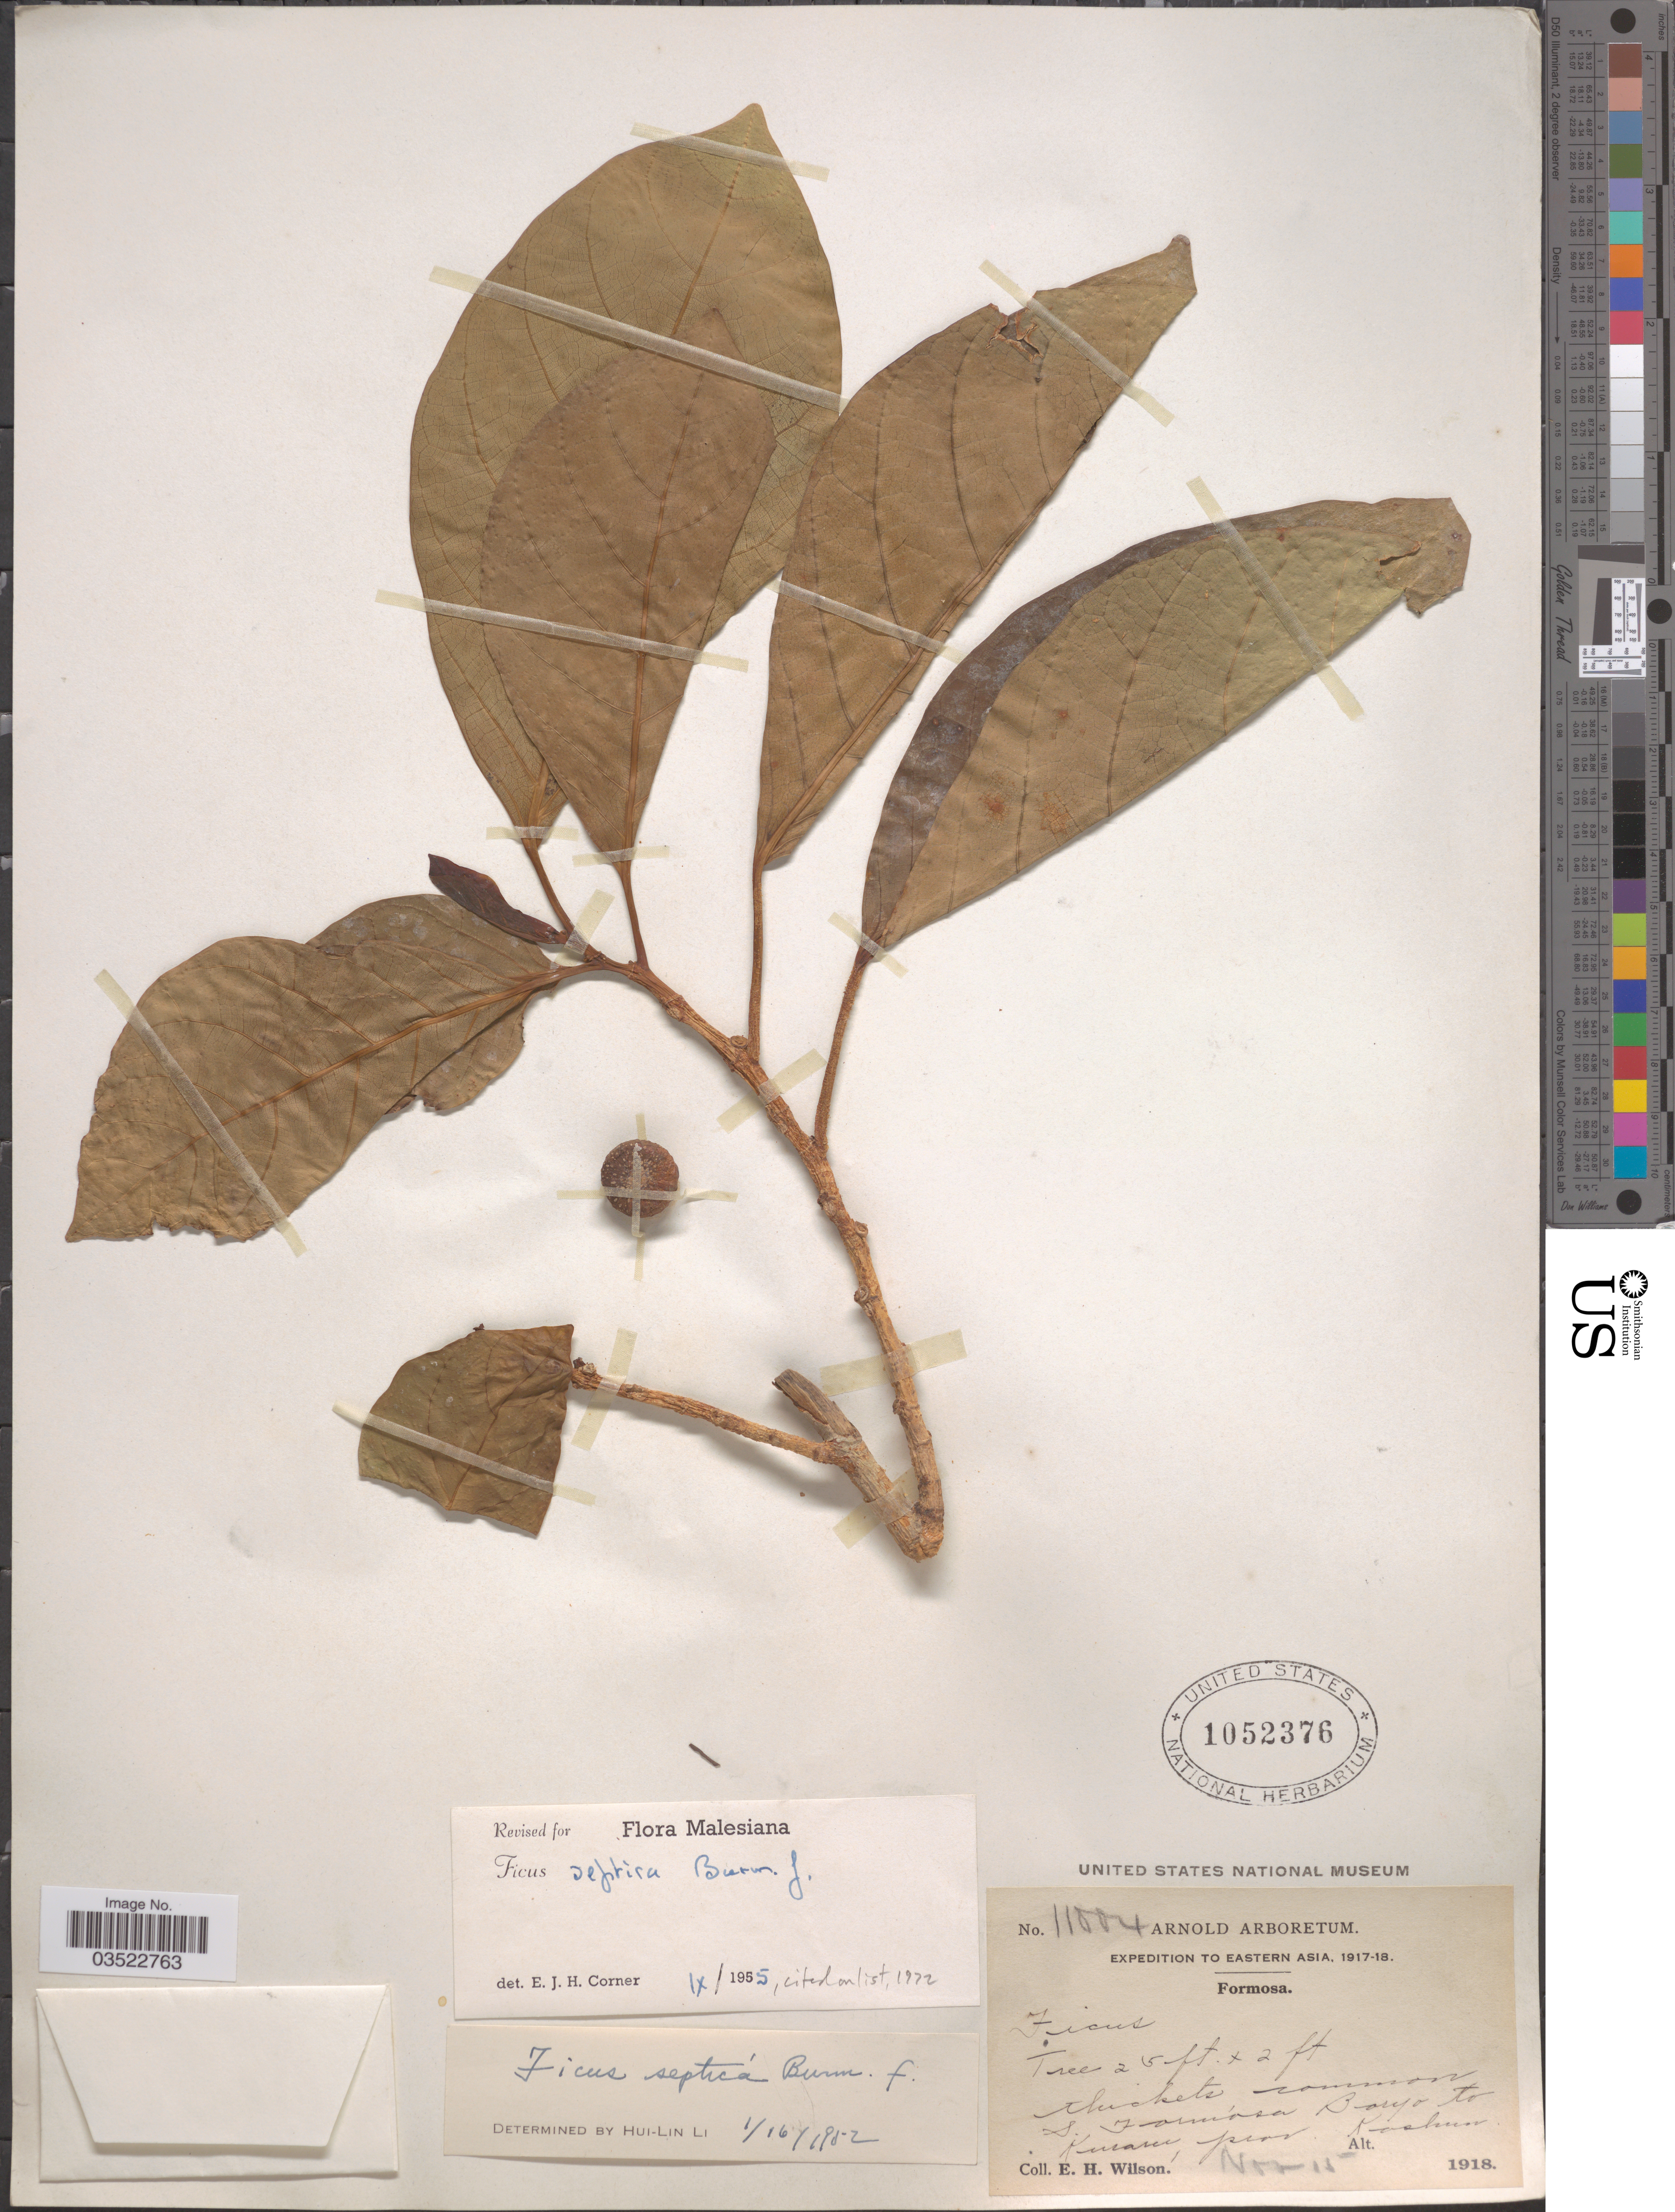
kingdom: Plantae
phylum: Tracheophyta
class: Magnoliopsida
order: Rosales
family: Moraceae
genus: Ficus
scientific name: Ficus septica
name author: Burm. f.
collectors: E. Wilson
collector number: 11004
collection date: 1918-11-15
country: Taiwan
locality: Expedition to Eastern Asia, 1917-18. Formosa. Thickets common S. Formósa Boryo to Kimam, prov. Koshun.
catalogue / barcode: US 1052376